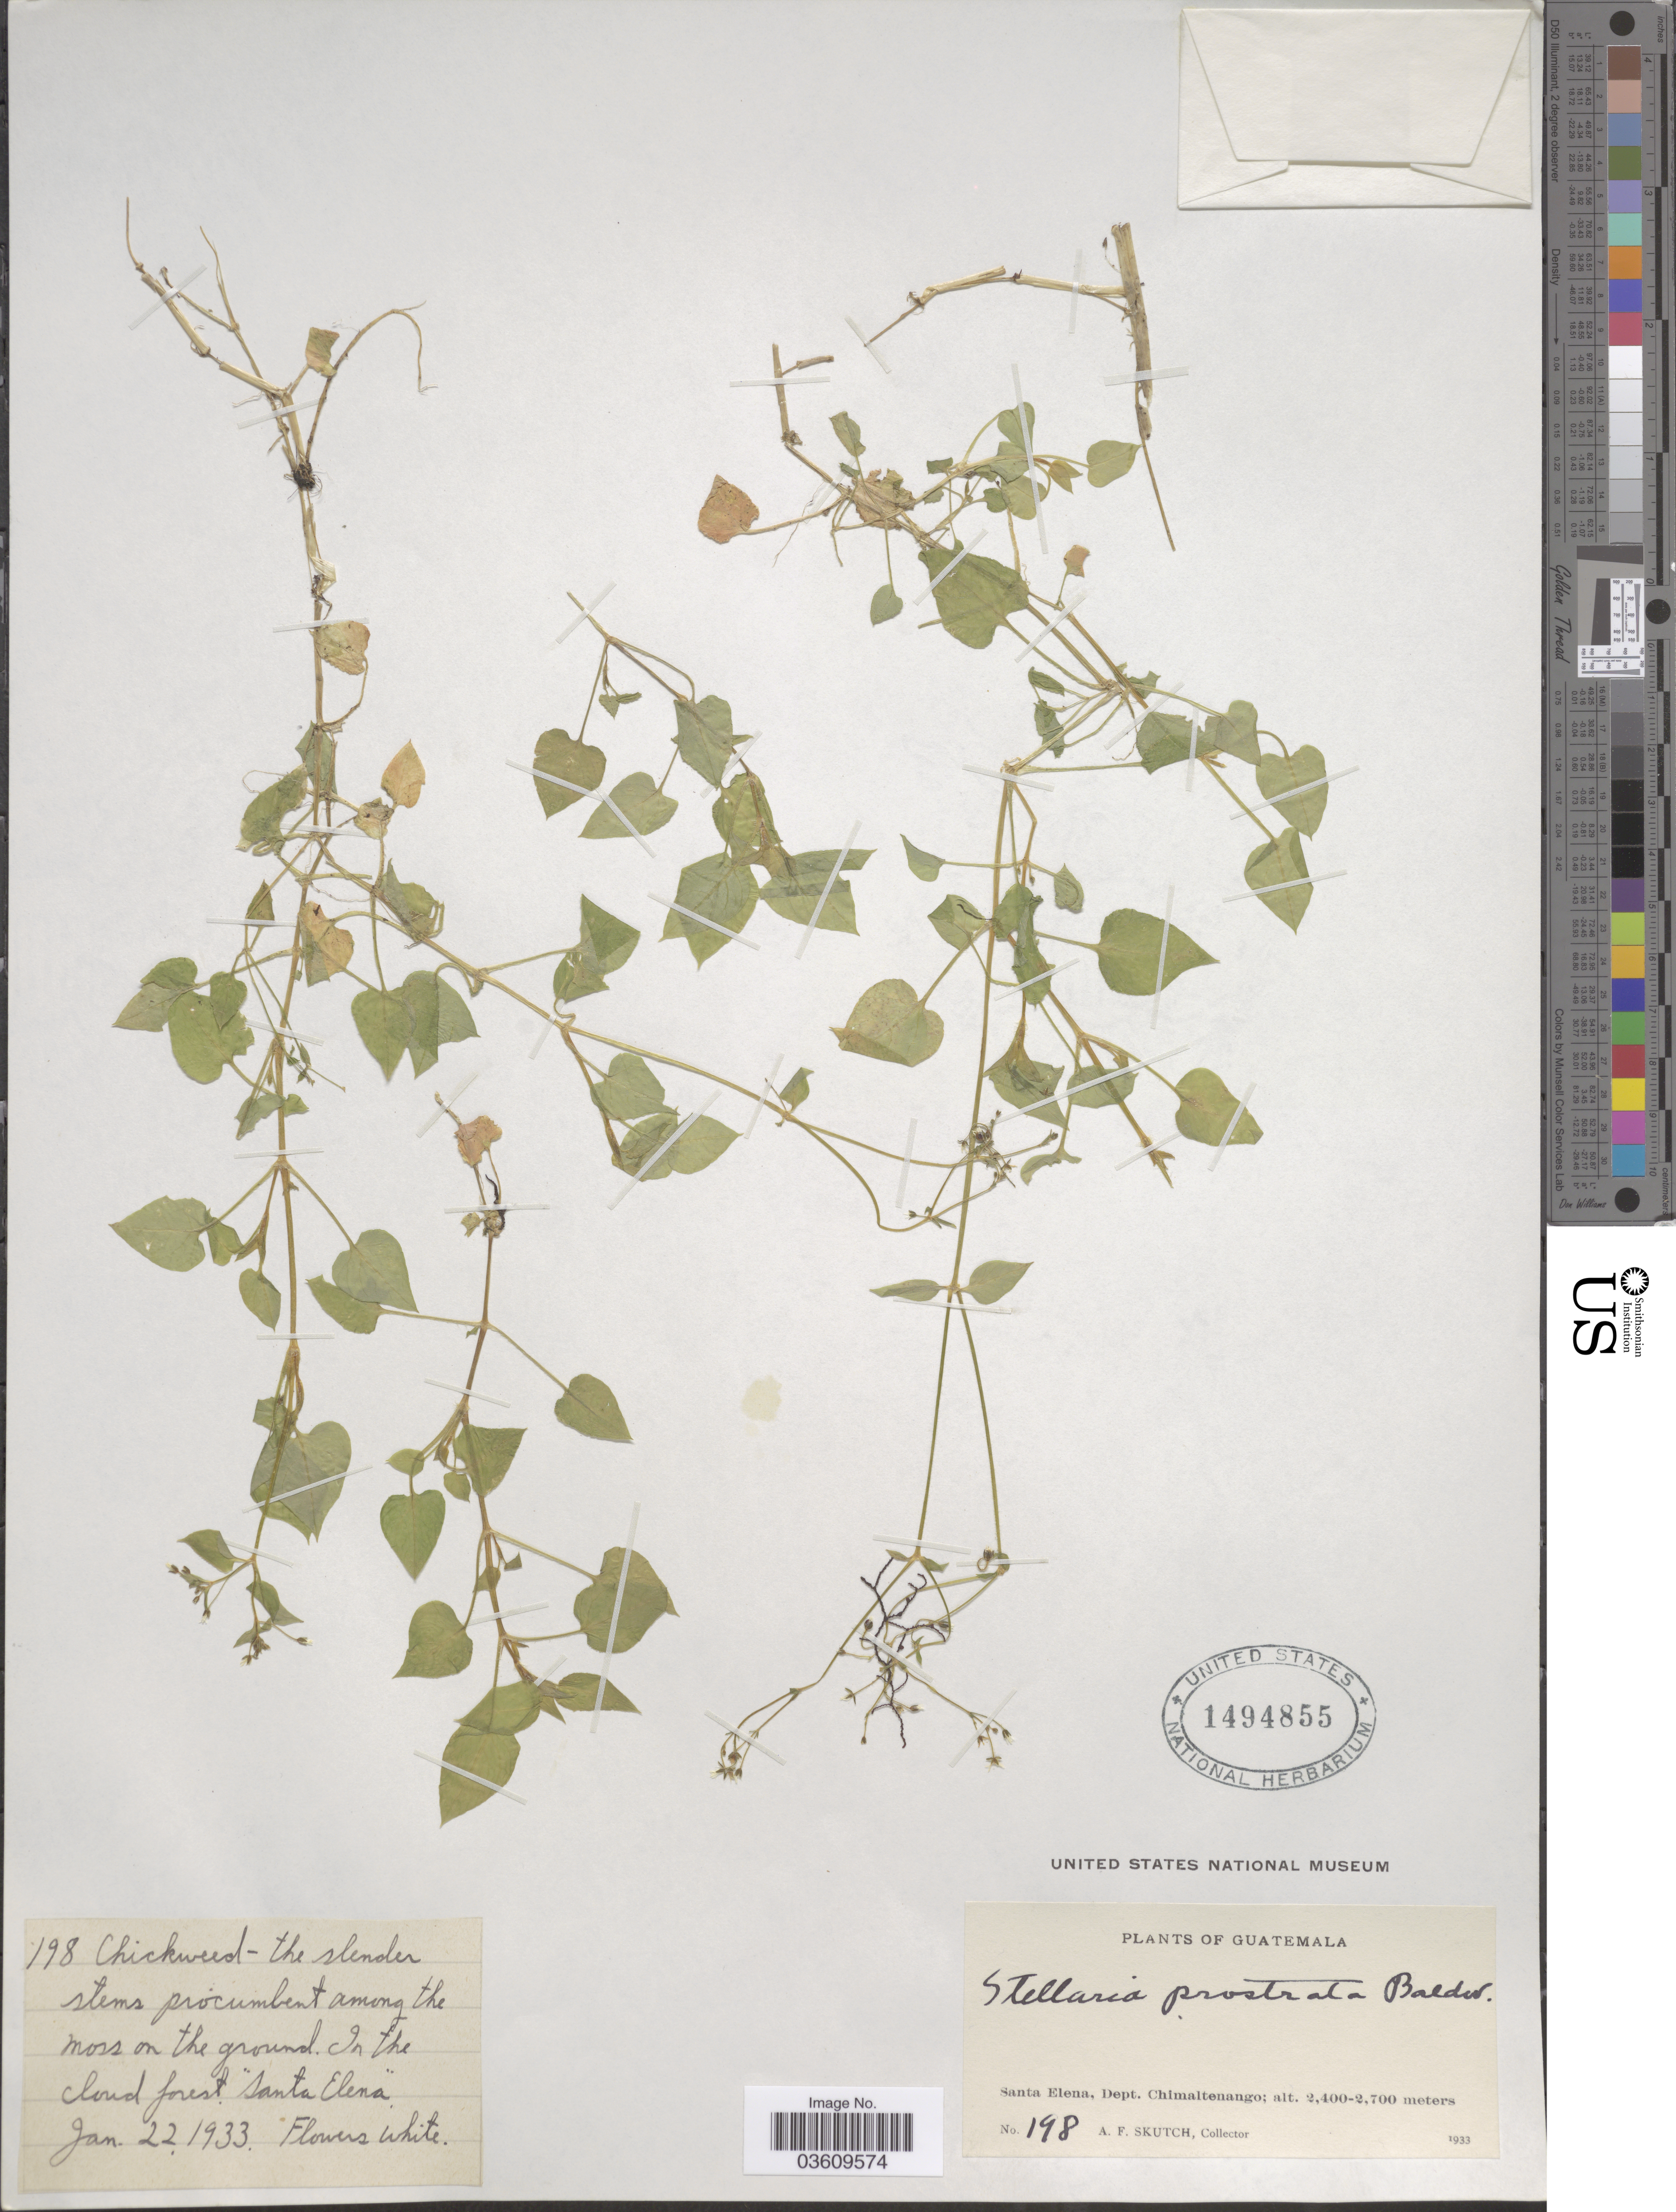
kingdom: Plantae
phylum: Tracheophyta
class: Magnoliopsida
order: Caryophyllales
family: Caryophyllaceae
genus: Stellaria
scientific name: Stellaria irazuensis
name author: Donn. Sm.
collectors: A. F. Skutch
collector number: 198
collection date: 1933-01-22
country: Guatemala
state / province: Chimaltenango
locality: Santa Elena, Dept. Chimaltenango.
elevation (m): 2400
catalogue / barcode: US 1494855